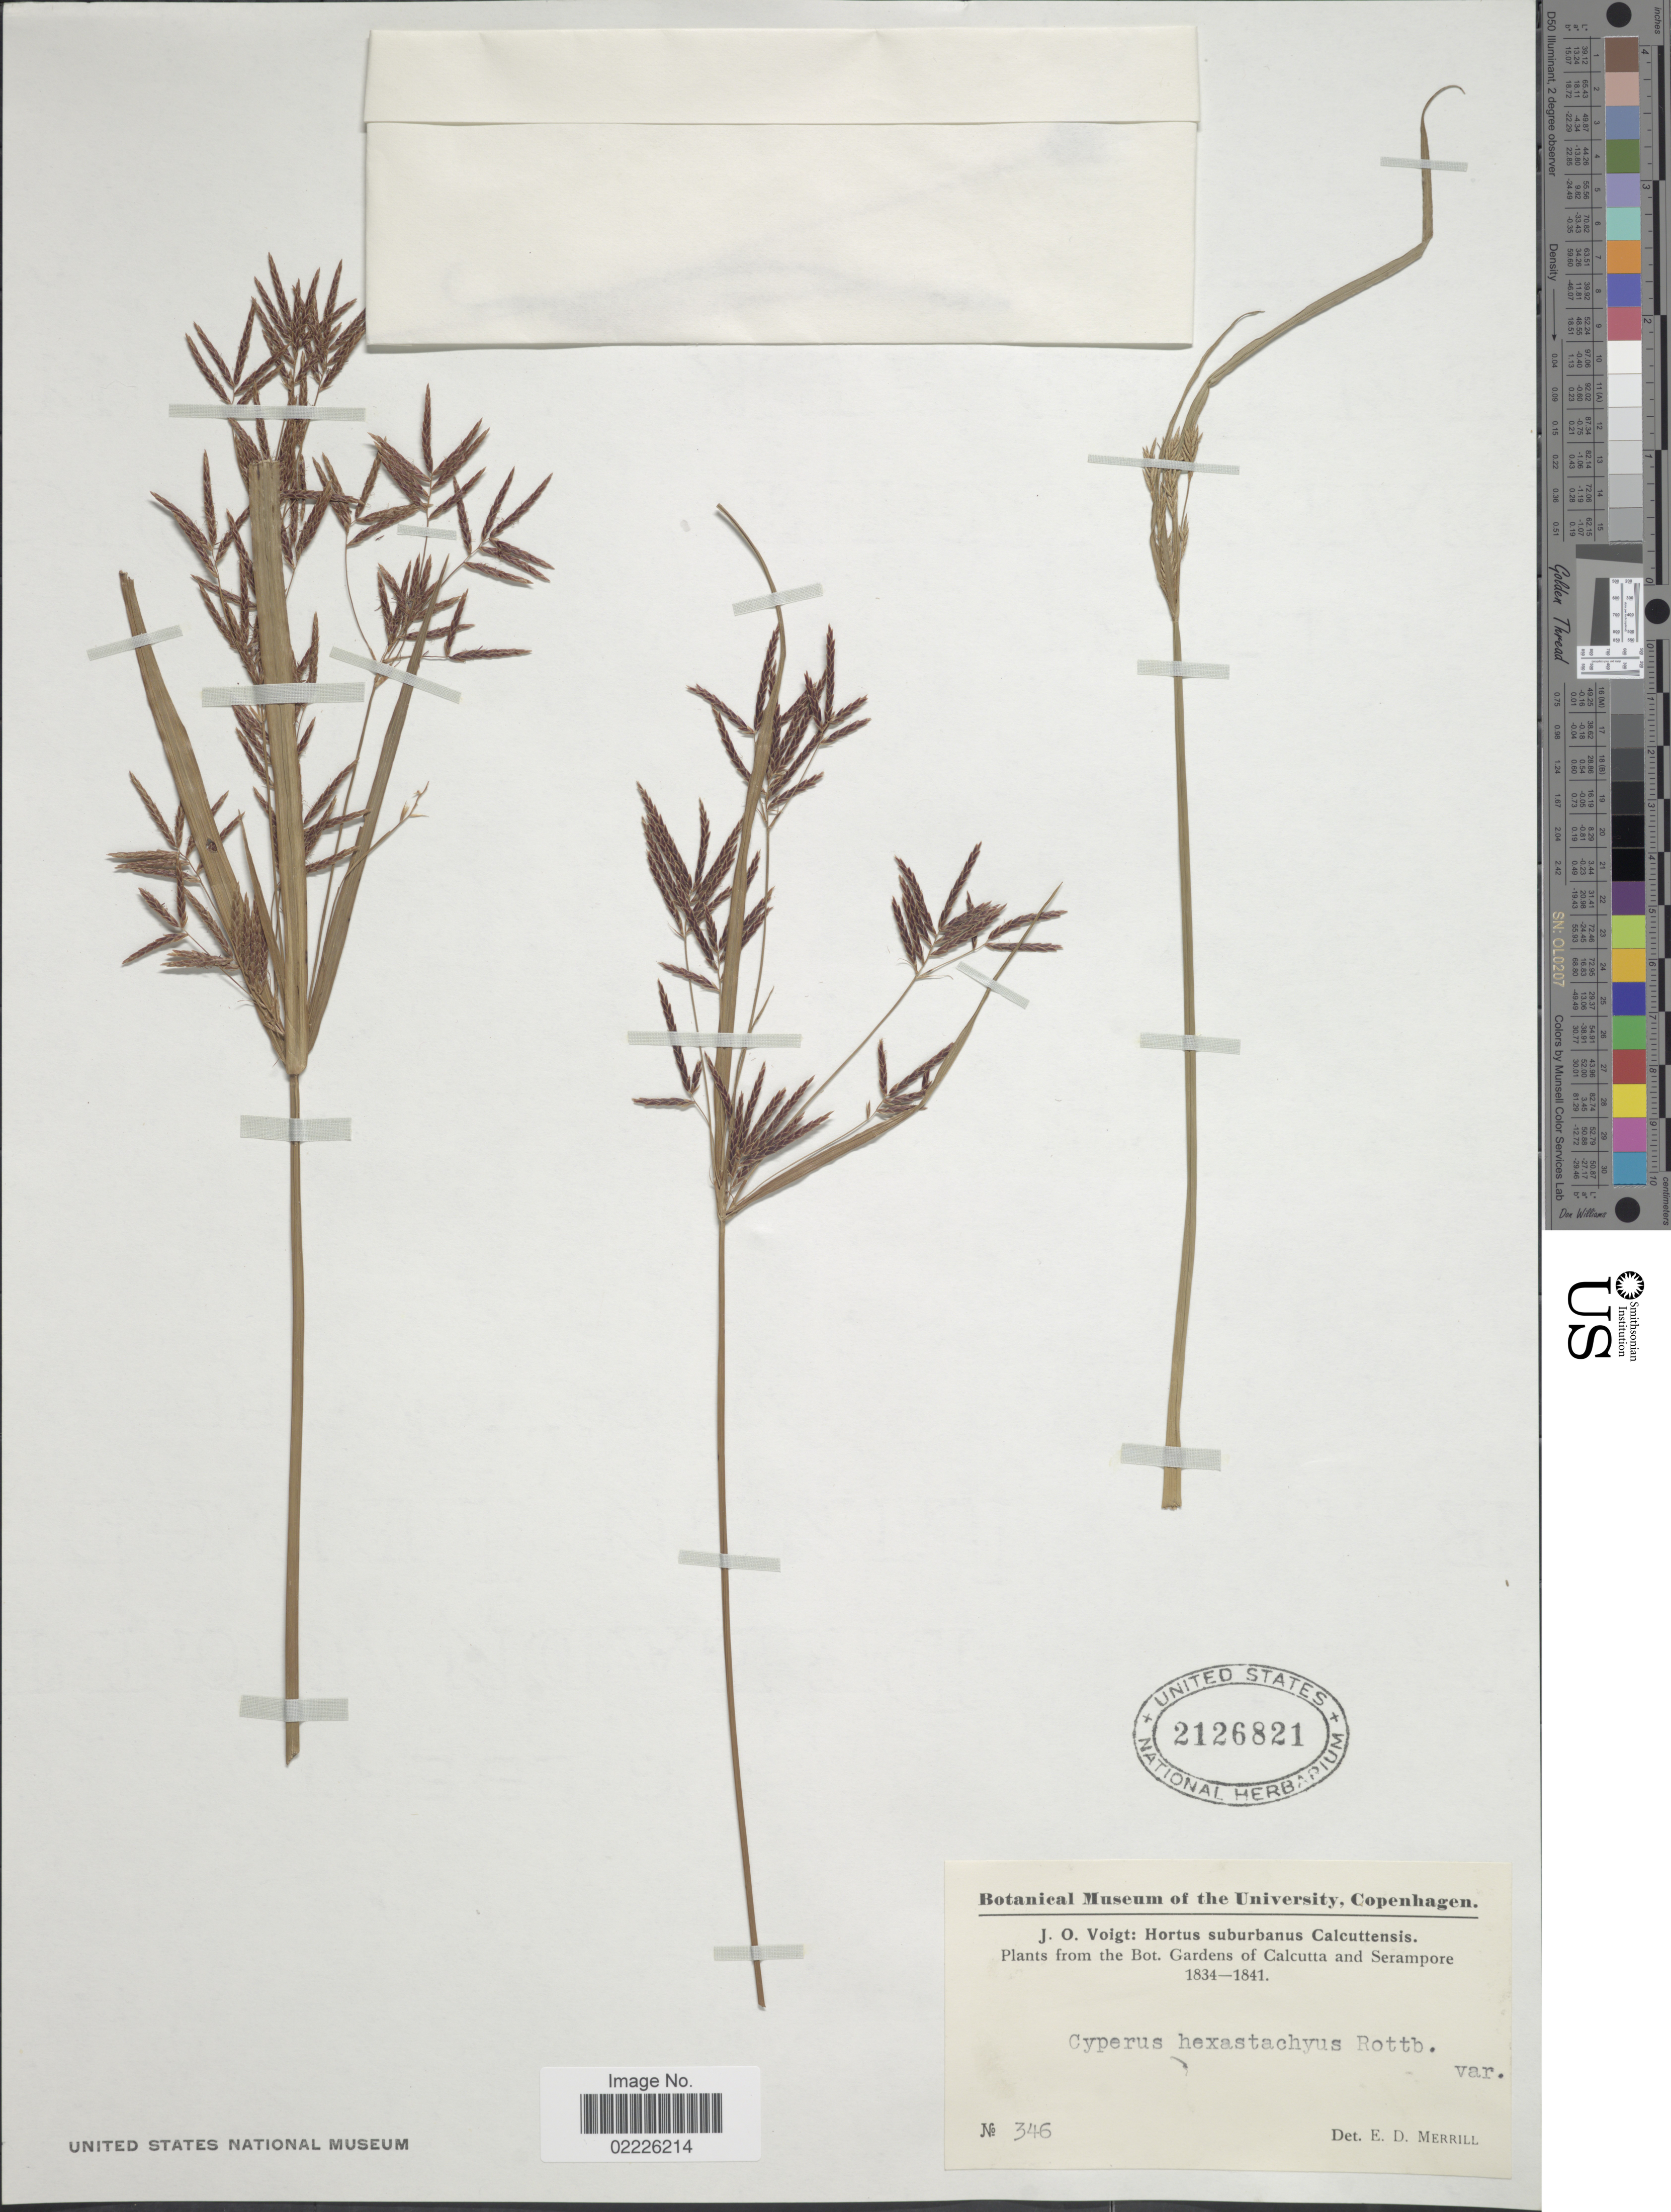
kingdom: Plantae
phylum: Tracheophyta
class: Liliopsida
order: Poales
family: Cyperaceae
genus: Cyperus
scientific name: Cyperus rotundus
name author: L.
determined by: Strong, Mark T., (BOT), Smithsonian Institution - National Museum of Natural History (UNITED STATES)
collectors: J. O. Voigt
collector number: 346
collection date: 1834/1841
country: India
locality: The Bot. Gardens of Calcutta and Serampore.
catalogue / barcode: US 2126821